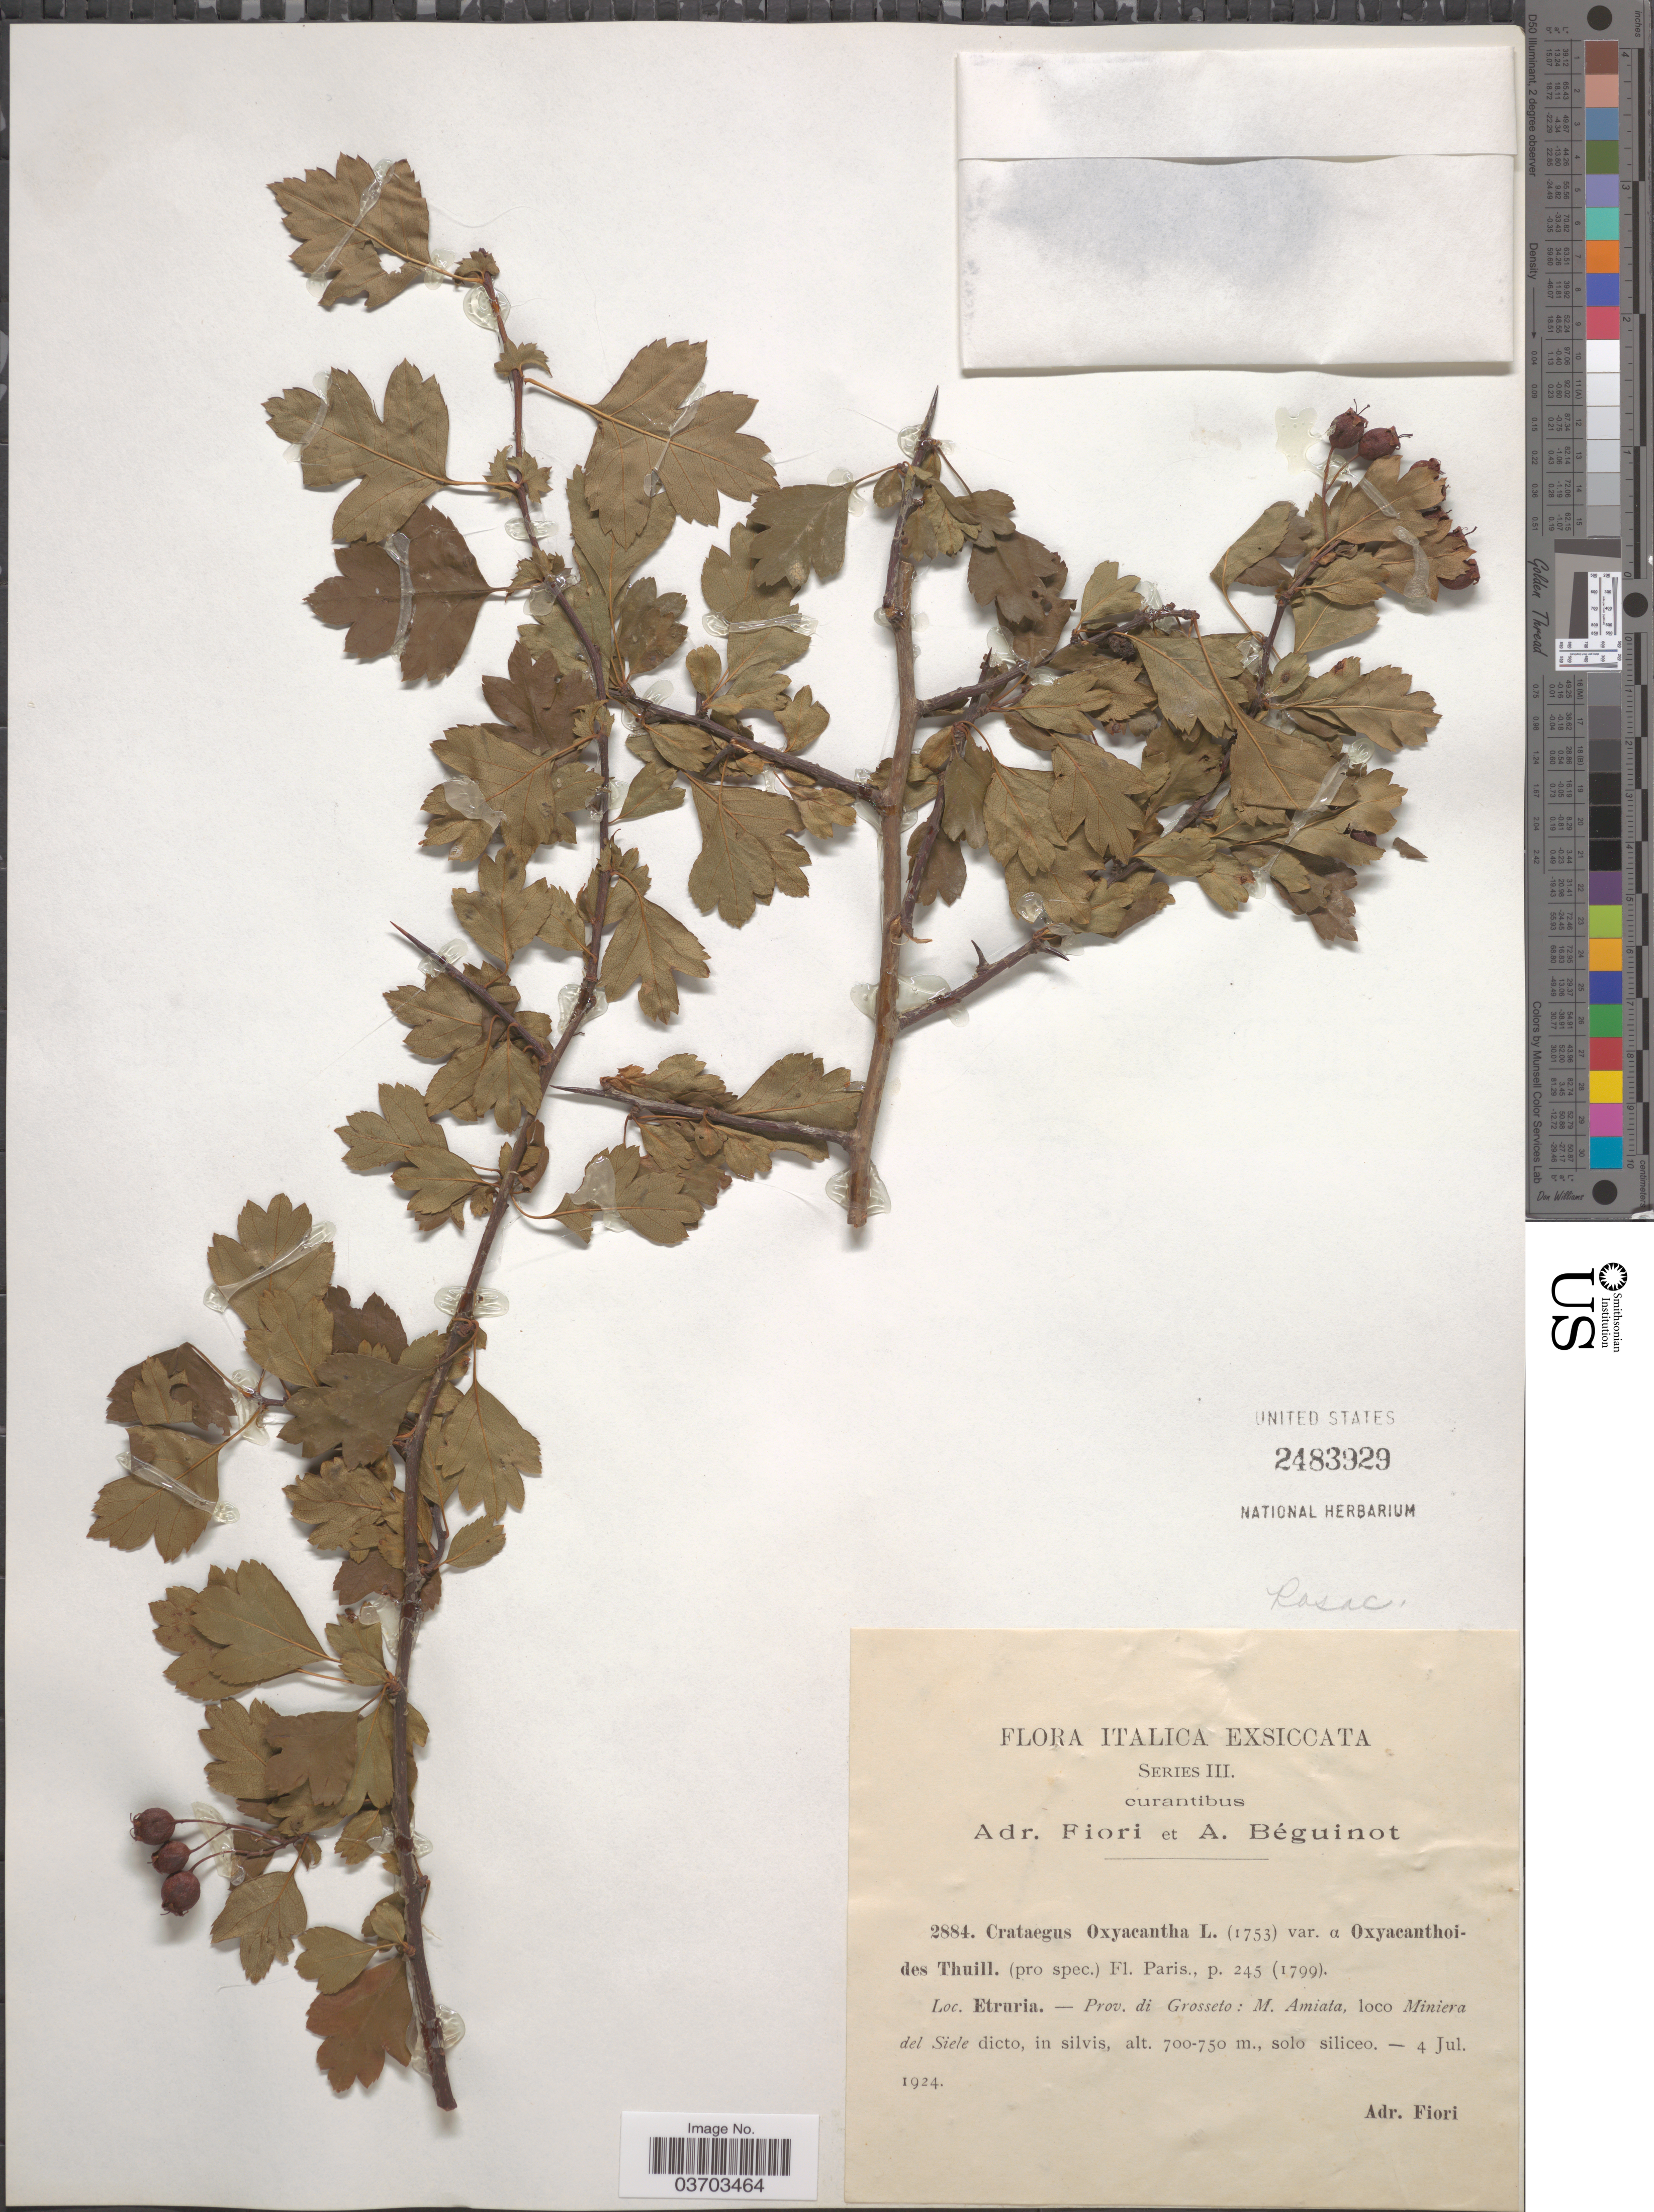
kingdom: Plantae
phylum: Tracheophyta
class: Magnoliopsida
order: Rosales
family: Rosaceae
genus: Crataegus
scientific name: Crataegus rhipidophylla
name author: Gand.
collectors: A. Fiori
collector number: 2884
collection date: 1924-07-04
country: Italy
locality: Etruria. - Prov. di Grosseto: M. Amiata, Miniera del Siele dicto, in silvis solo siliceo.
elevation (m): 700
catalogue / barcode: US 2483929